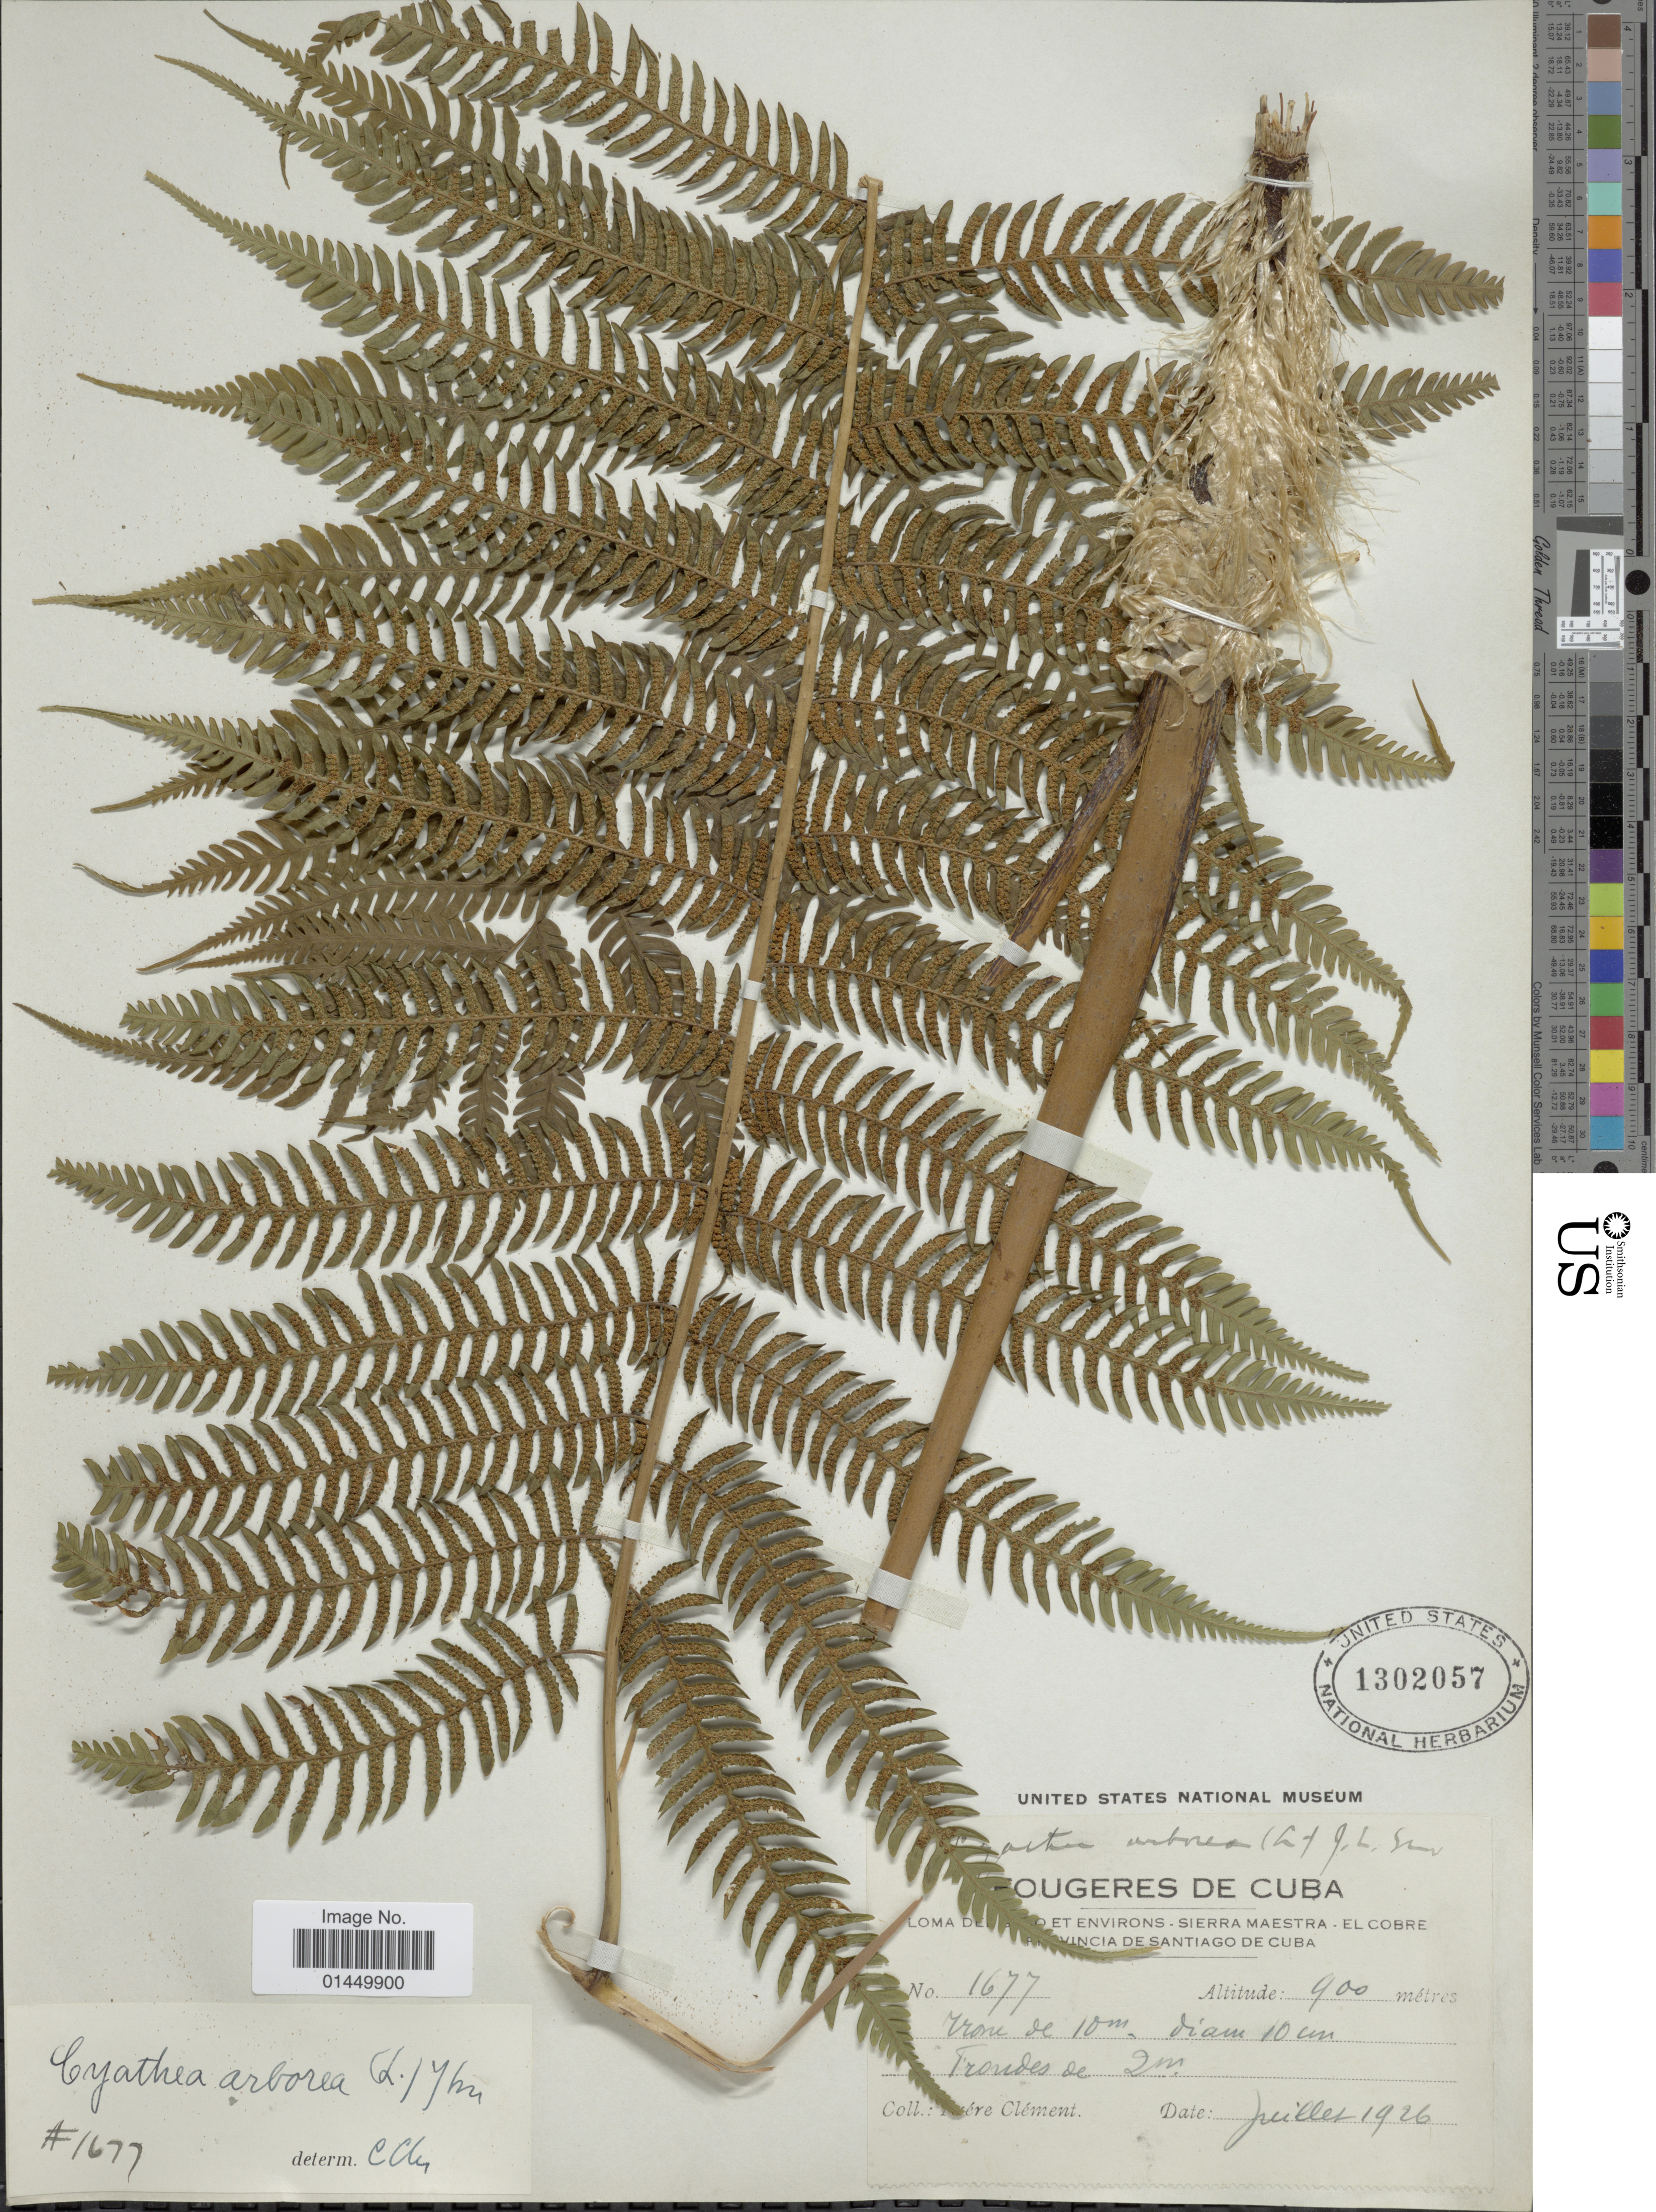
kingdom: Plantae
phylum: Tracheophyta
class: Polypodiopsida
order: Cyatheales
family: Cyatheaceae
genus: Cyathea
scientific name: Cyathea arborea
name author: (L.) Sm.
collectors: B. Clement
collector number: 1677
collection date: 1926-07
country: Cuba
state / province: Santiago de Cuba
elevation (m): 900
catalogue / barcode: US 1302057